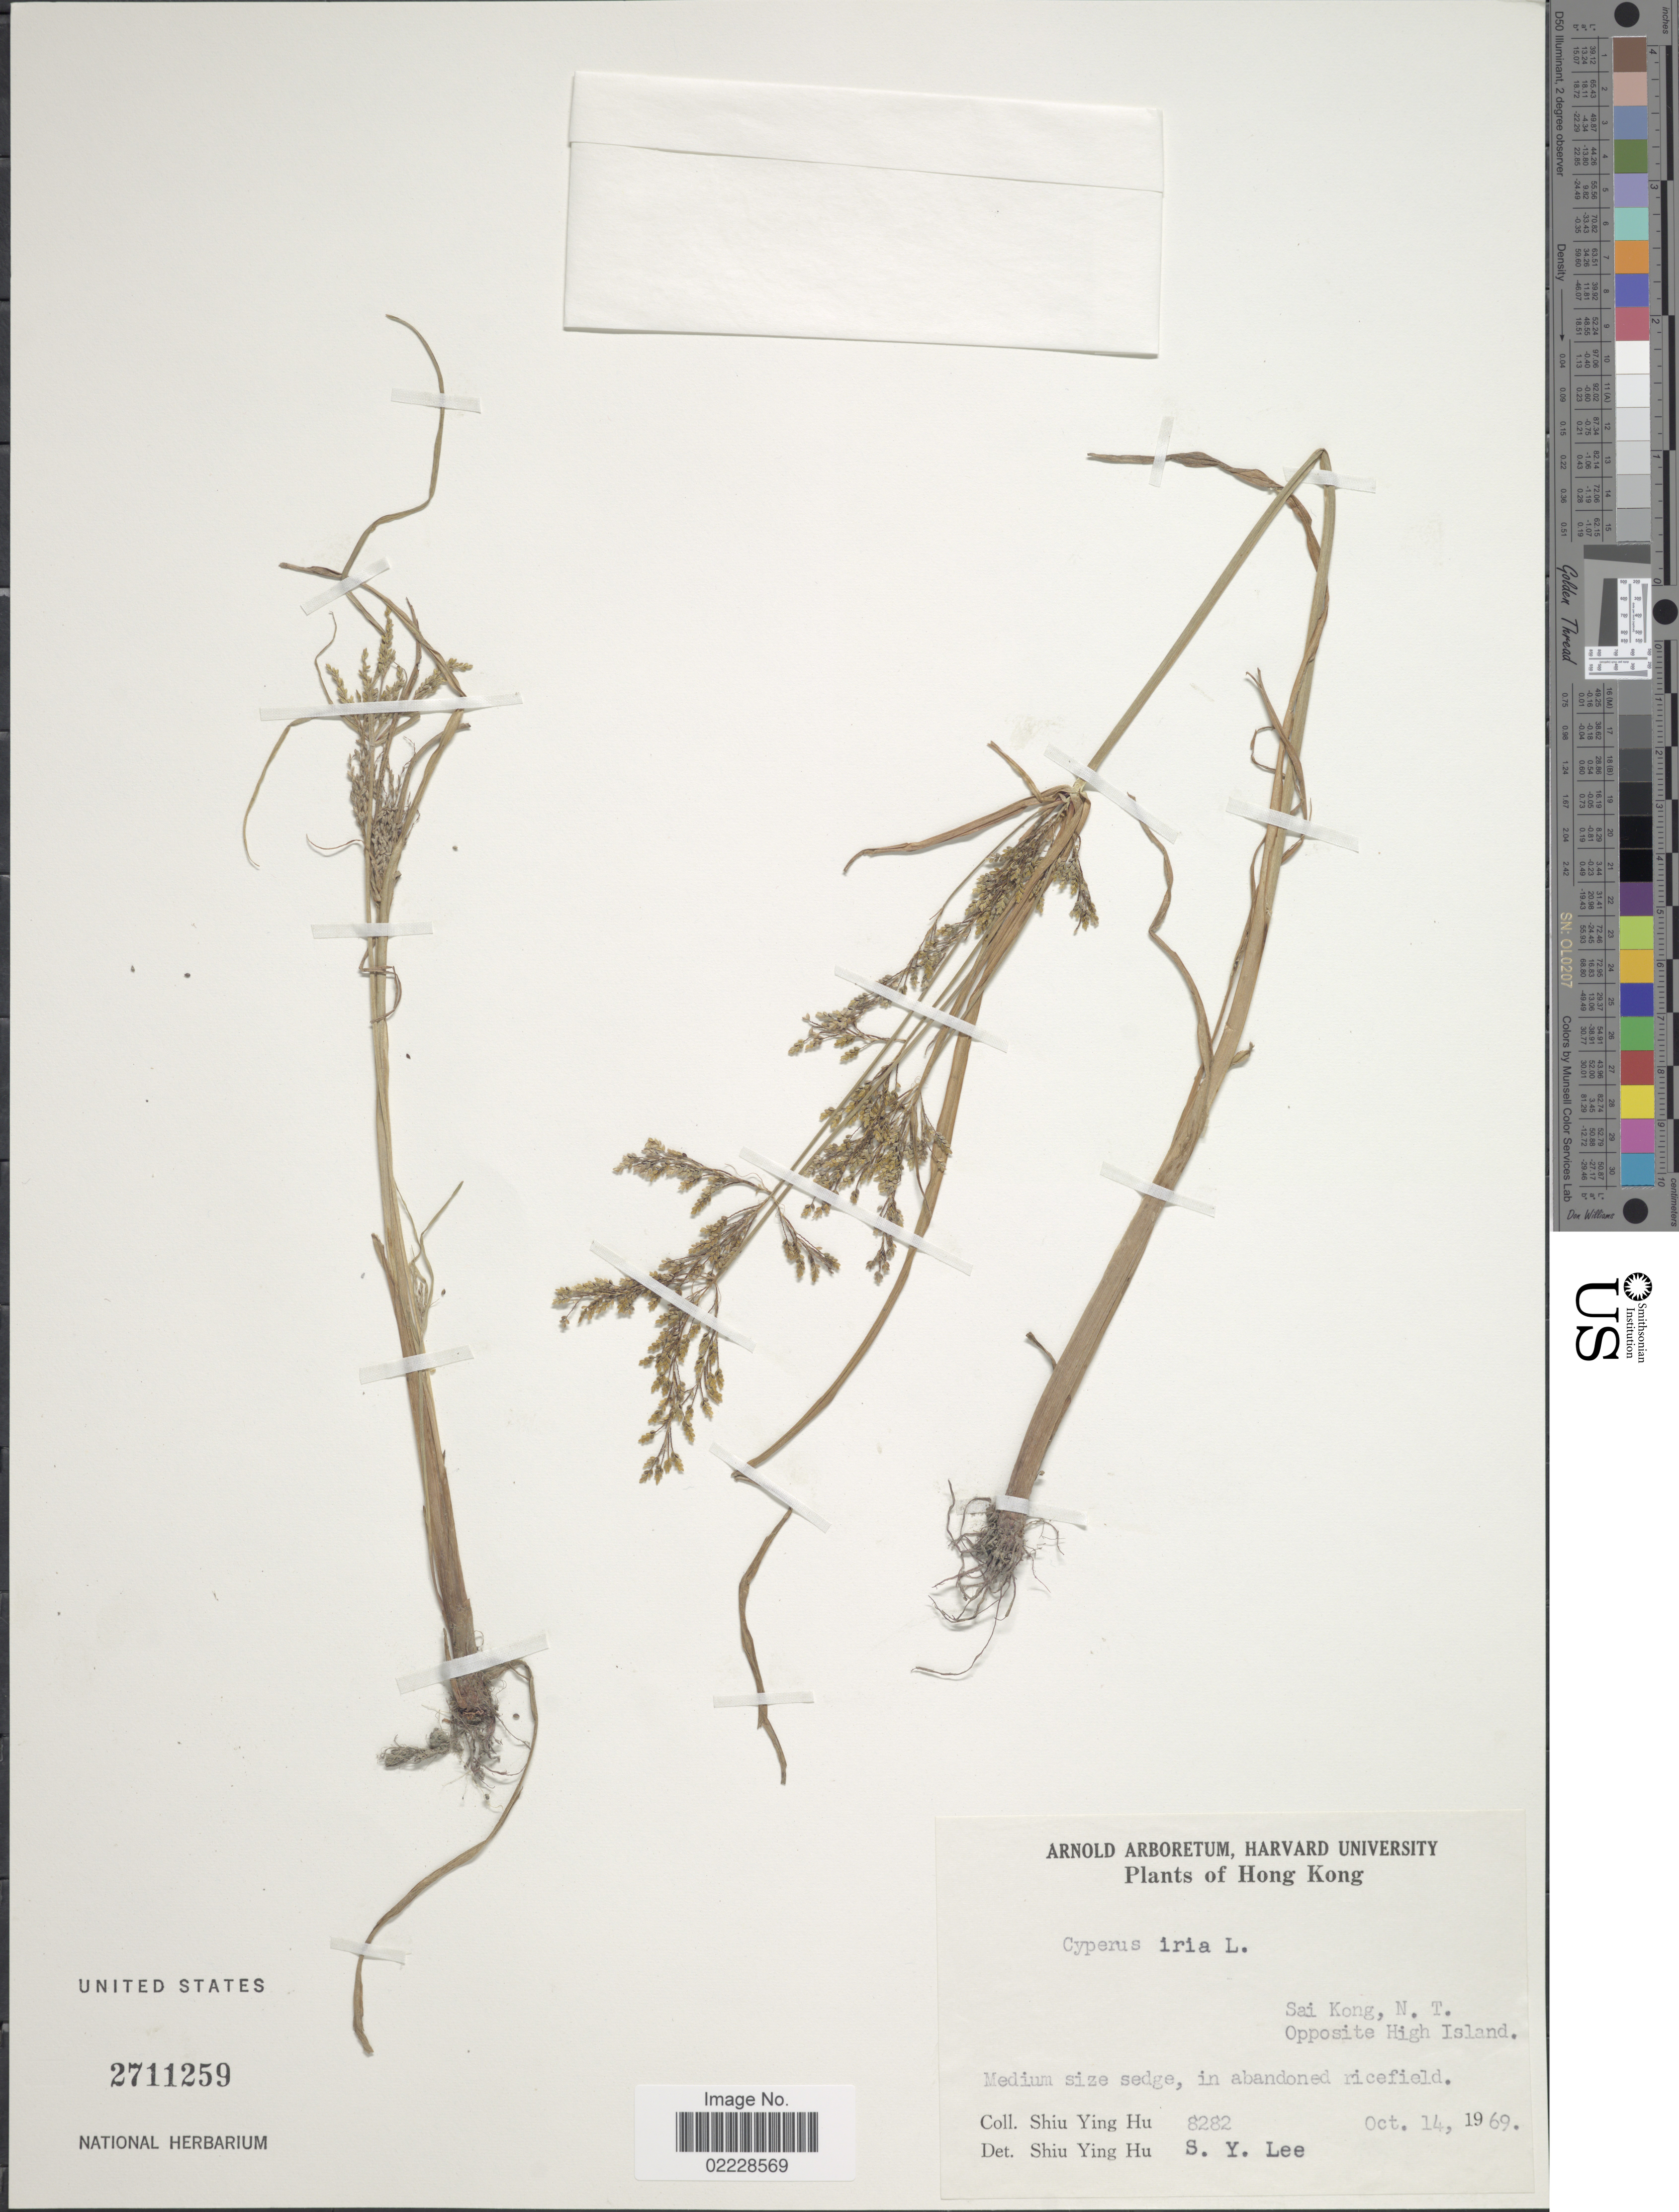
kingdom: Plantae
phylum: Tracheophyta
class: Liliopsida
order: Poales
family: Cyperaceae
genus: Cyperus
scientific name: Cyperus iria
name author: L.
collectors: S. Y. Hu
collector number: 8282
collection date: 1969-10-14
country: China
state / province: Hong Kong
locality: Hong Kong. Medium size segde, in abandoned ricefield.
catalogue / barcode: US 2711259